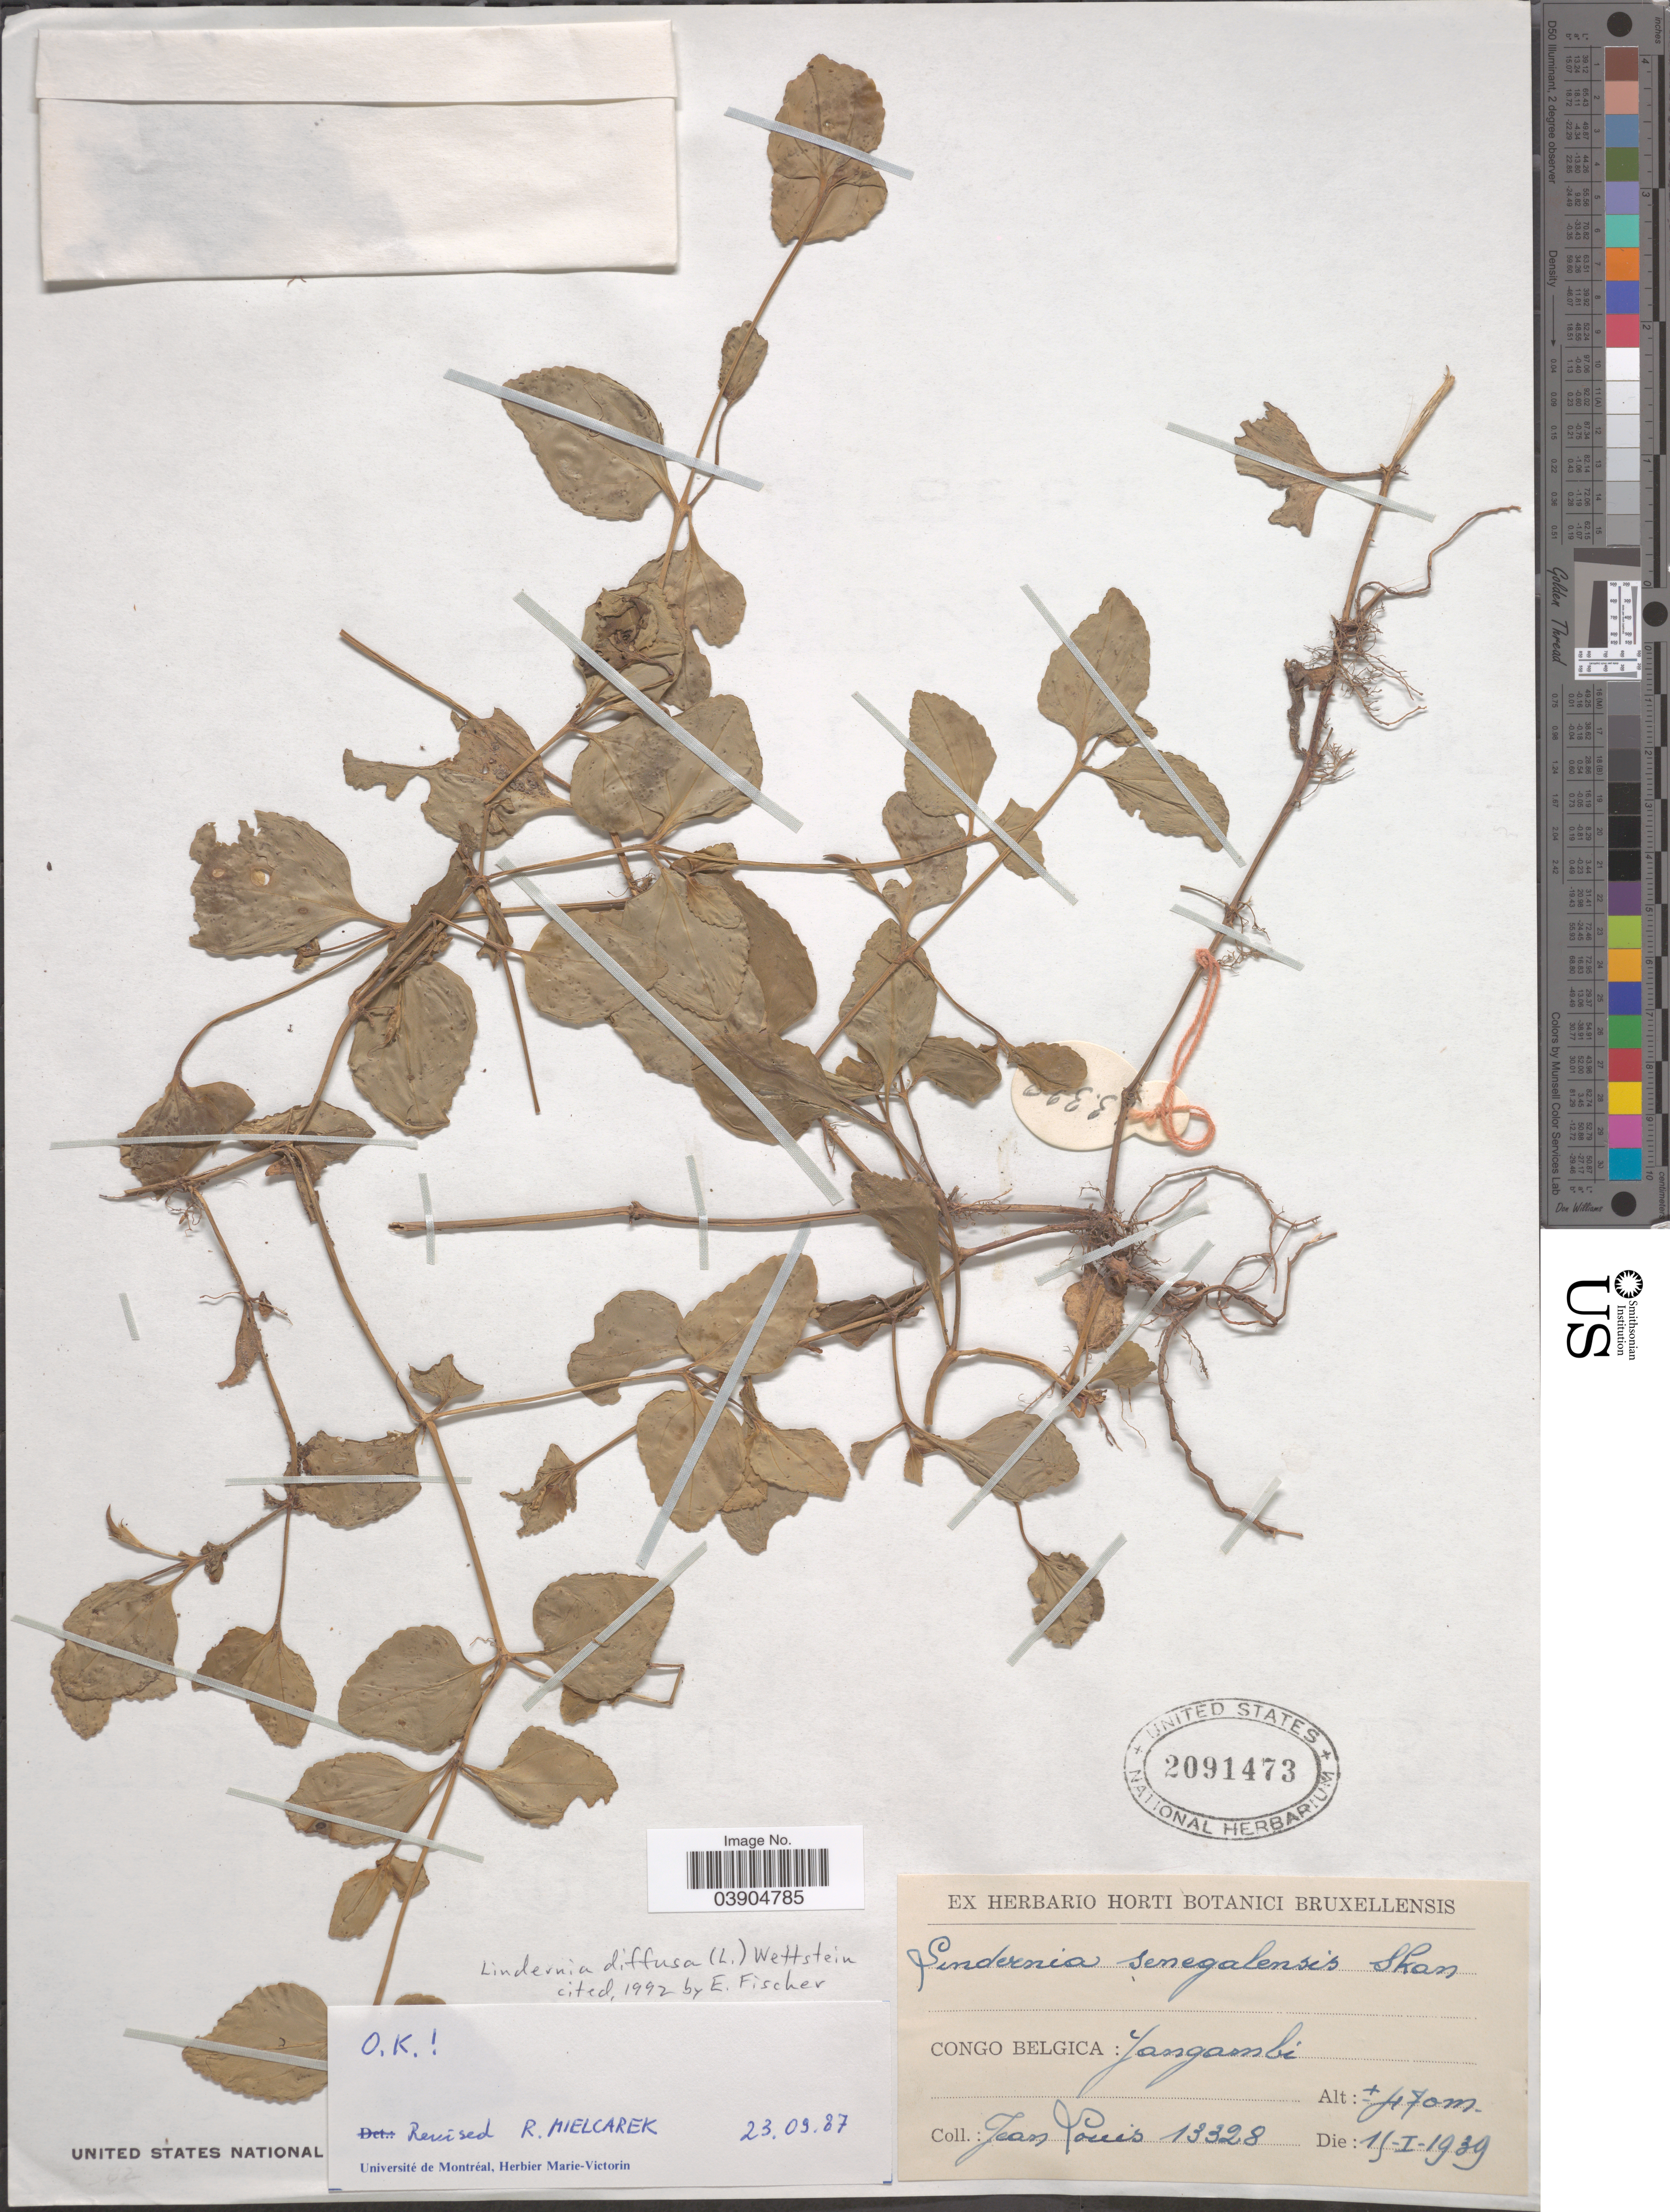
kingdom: Plantae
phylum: Tracheophyta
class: Magnoliopsida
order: Lamiales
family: Linderniaceae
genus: Lindernia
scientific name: Lindernia diffusa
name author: (L.) Wettst.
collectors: J. Louis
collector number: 13328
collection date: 1939-01-19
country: Congo, Democratic Republic of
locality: Congo Belgica: Jangambi.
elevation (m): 470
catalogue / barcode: US 2091473